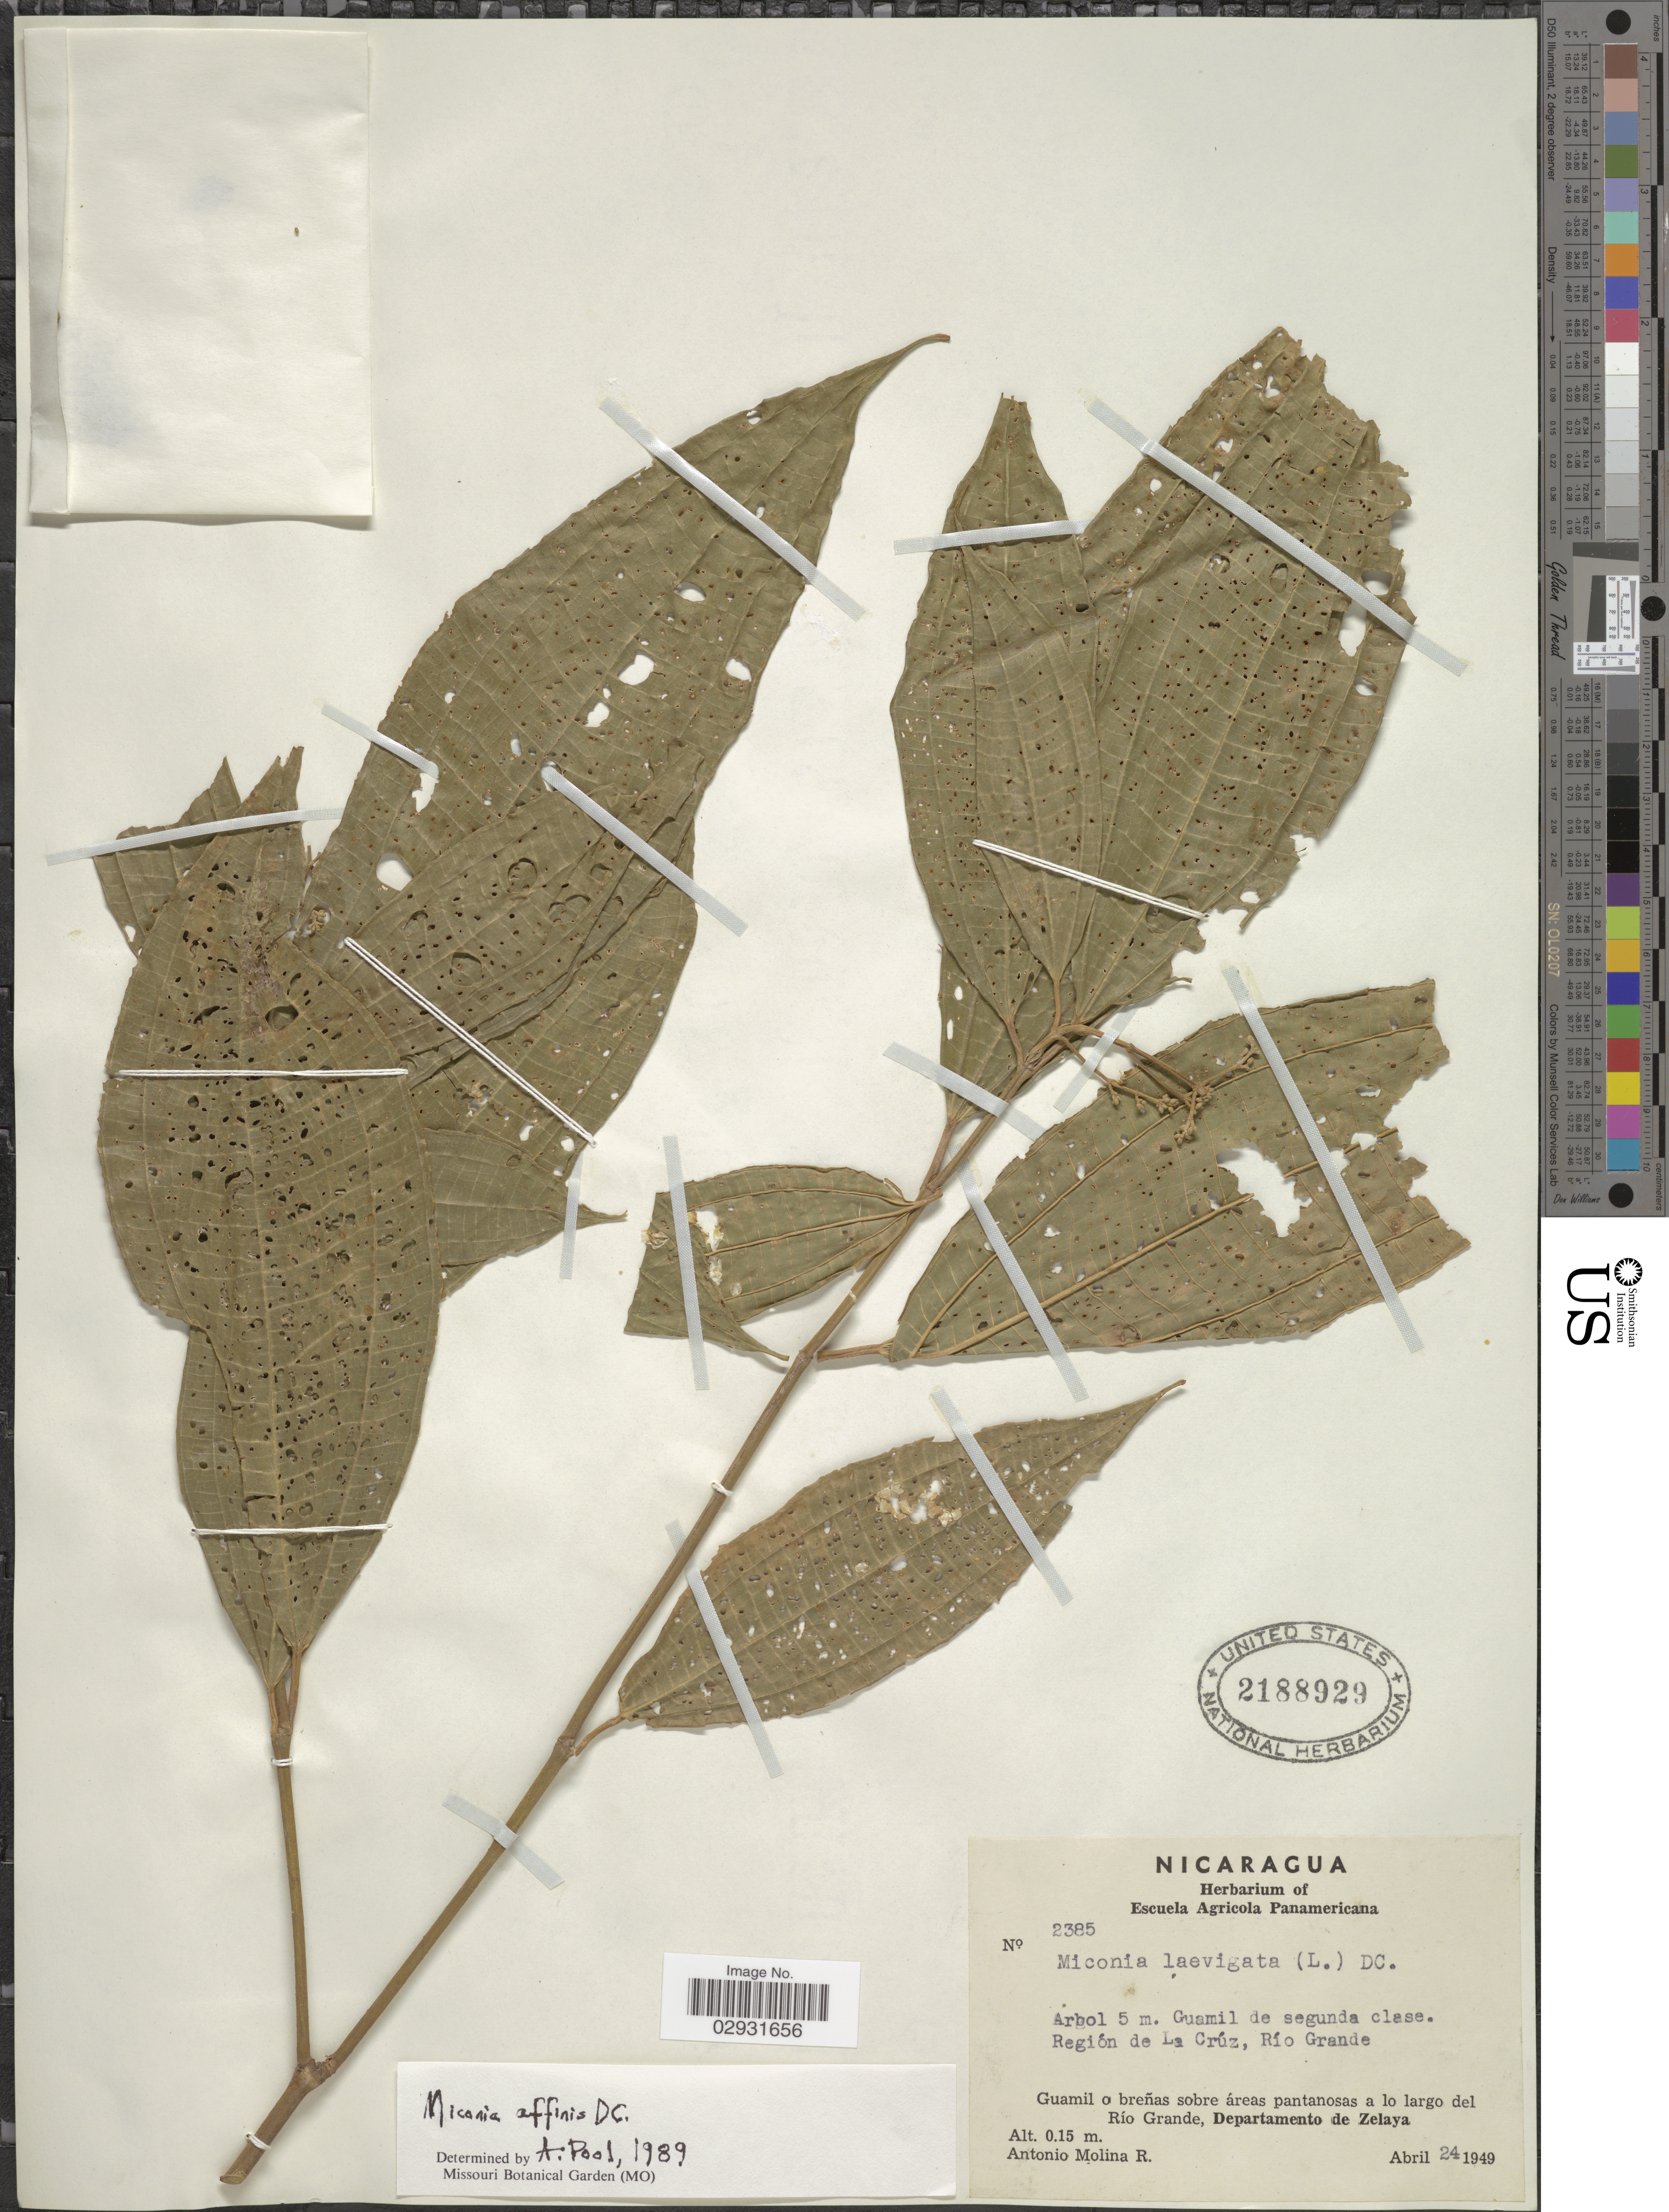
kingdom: Plantae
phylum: Tracheophyta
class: Magnoliopsida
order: Myrtales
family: Melastomataceae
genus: Miconia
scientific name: Miconia affinis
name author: DC.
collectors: A. Molina R.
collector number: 2385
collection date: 1949-04-24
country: Nicaragua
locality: Región de La Crúz, Río Grande, Guamil o breñas sobre áreas pantanosas a lo largo del Río Grande, Departamento de Zelaya.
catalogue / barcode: US 2188929